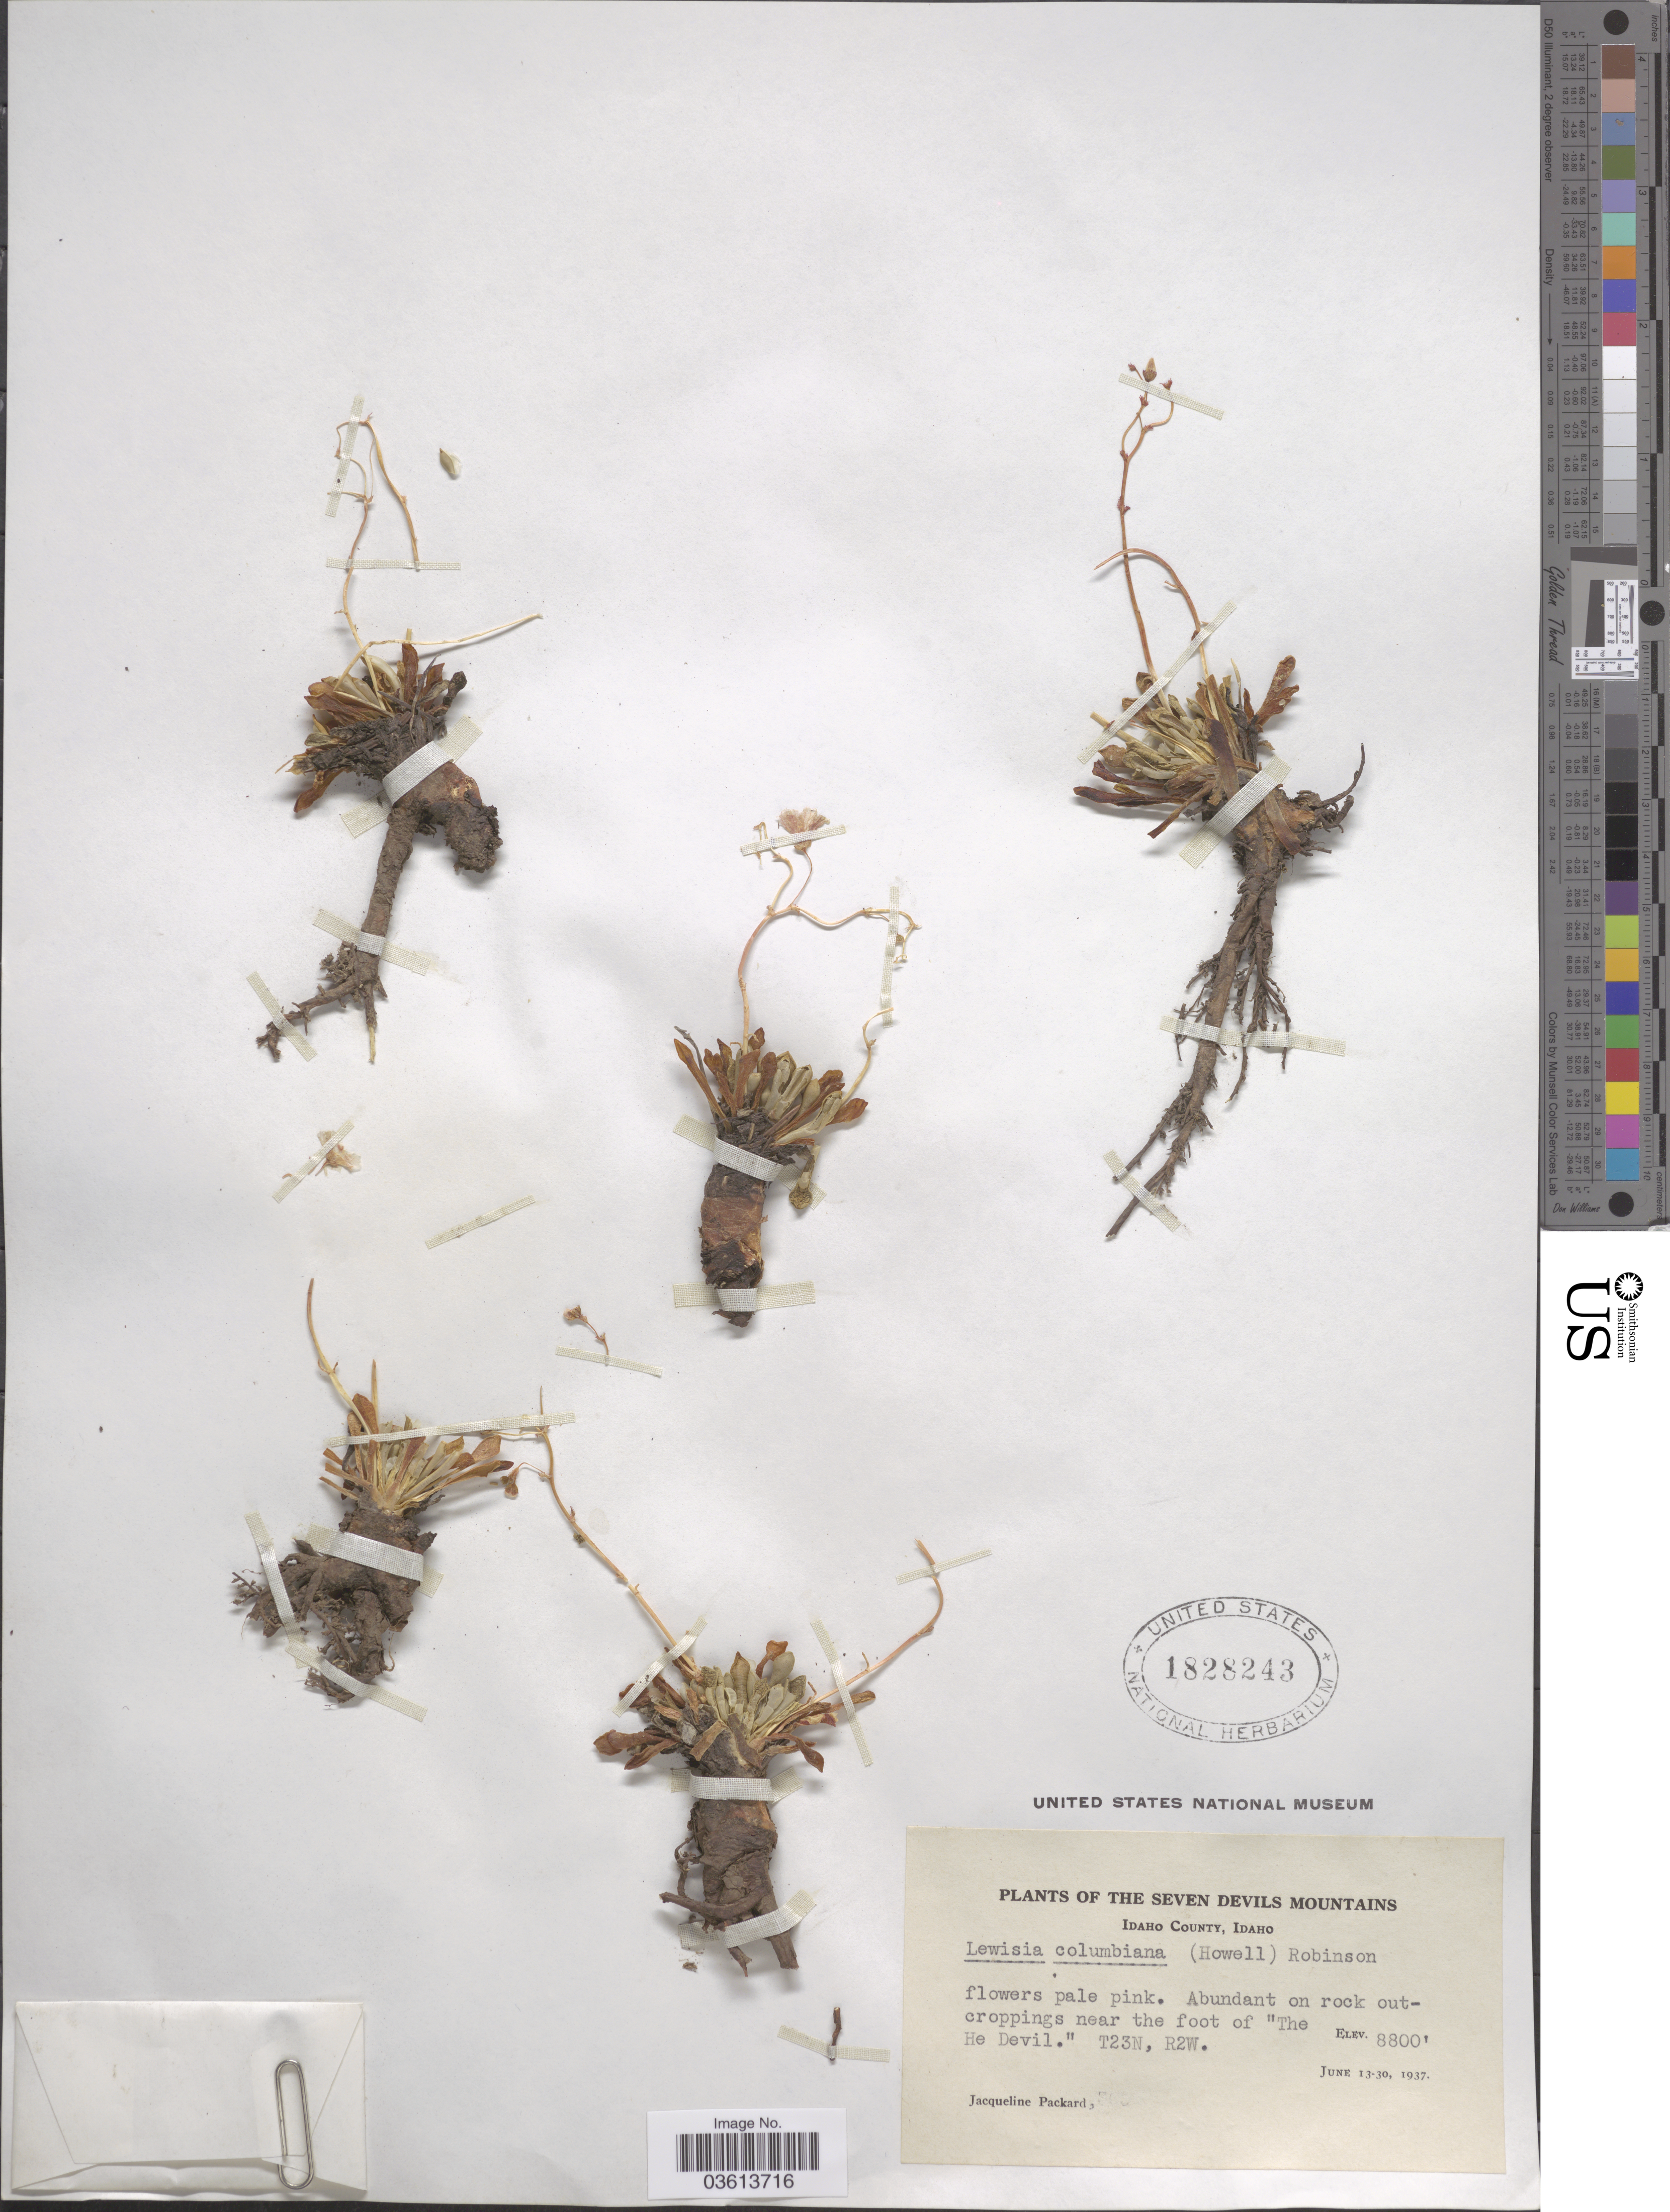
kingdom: Plantae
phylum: Tracheophyta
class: Magnoliopsida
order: Caryophyllales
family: Montiaceae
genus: Lewisia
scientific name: Lewisia columbiana var. rupicola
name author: (English) C.L. Hitchc.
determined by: Strong, Mark T., (BOT), Smithsonian Institution - National Museum of Natural History (UNITED STATES)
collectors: J. Packard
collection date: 1937-06-13/1937-06-30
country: United States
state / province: Idaho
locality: The Seven Devils Mountains. Idaho County. Near the foot of "The He Devil." T23N, R2W.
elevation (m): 2682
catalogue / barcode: US 1828243